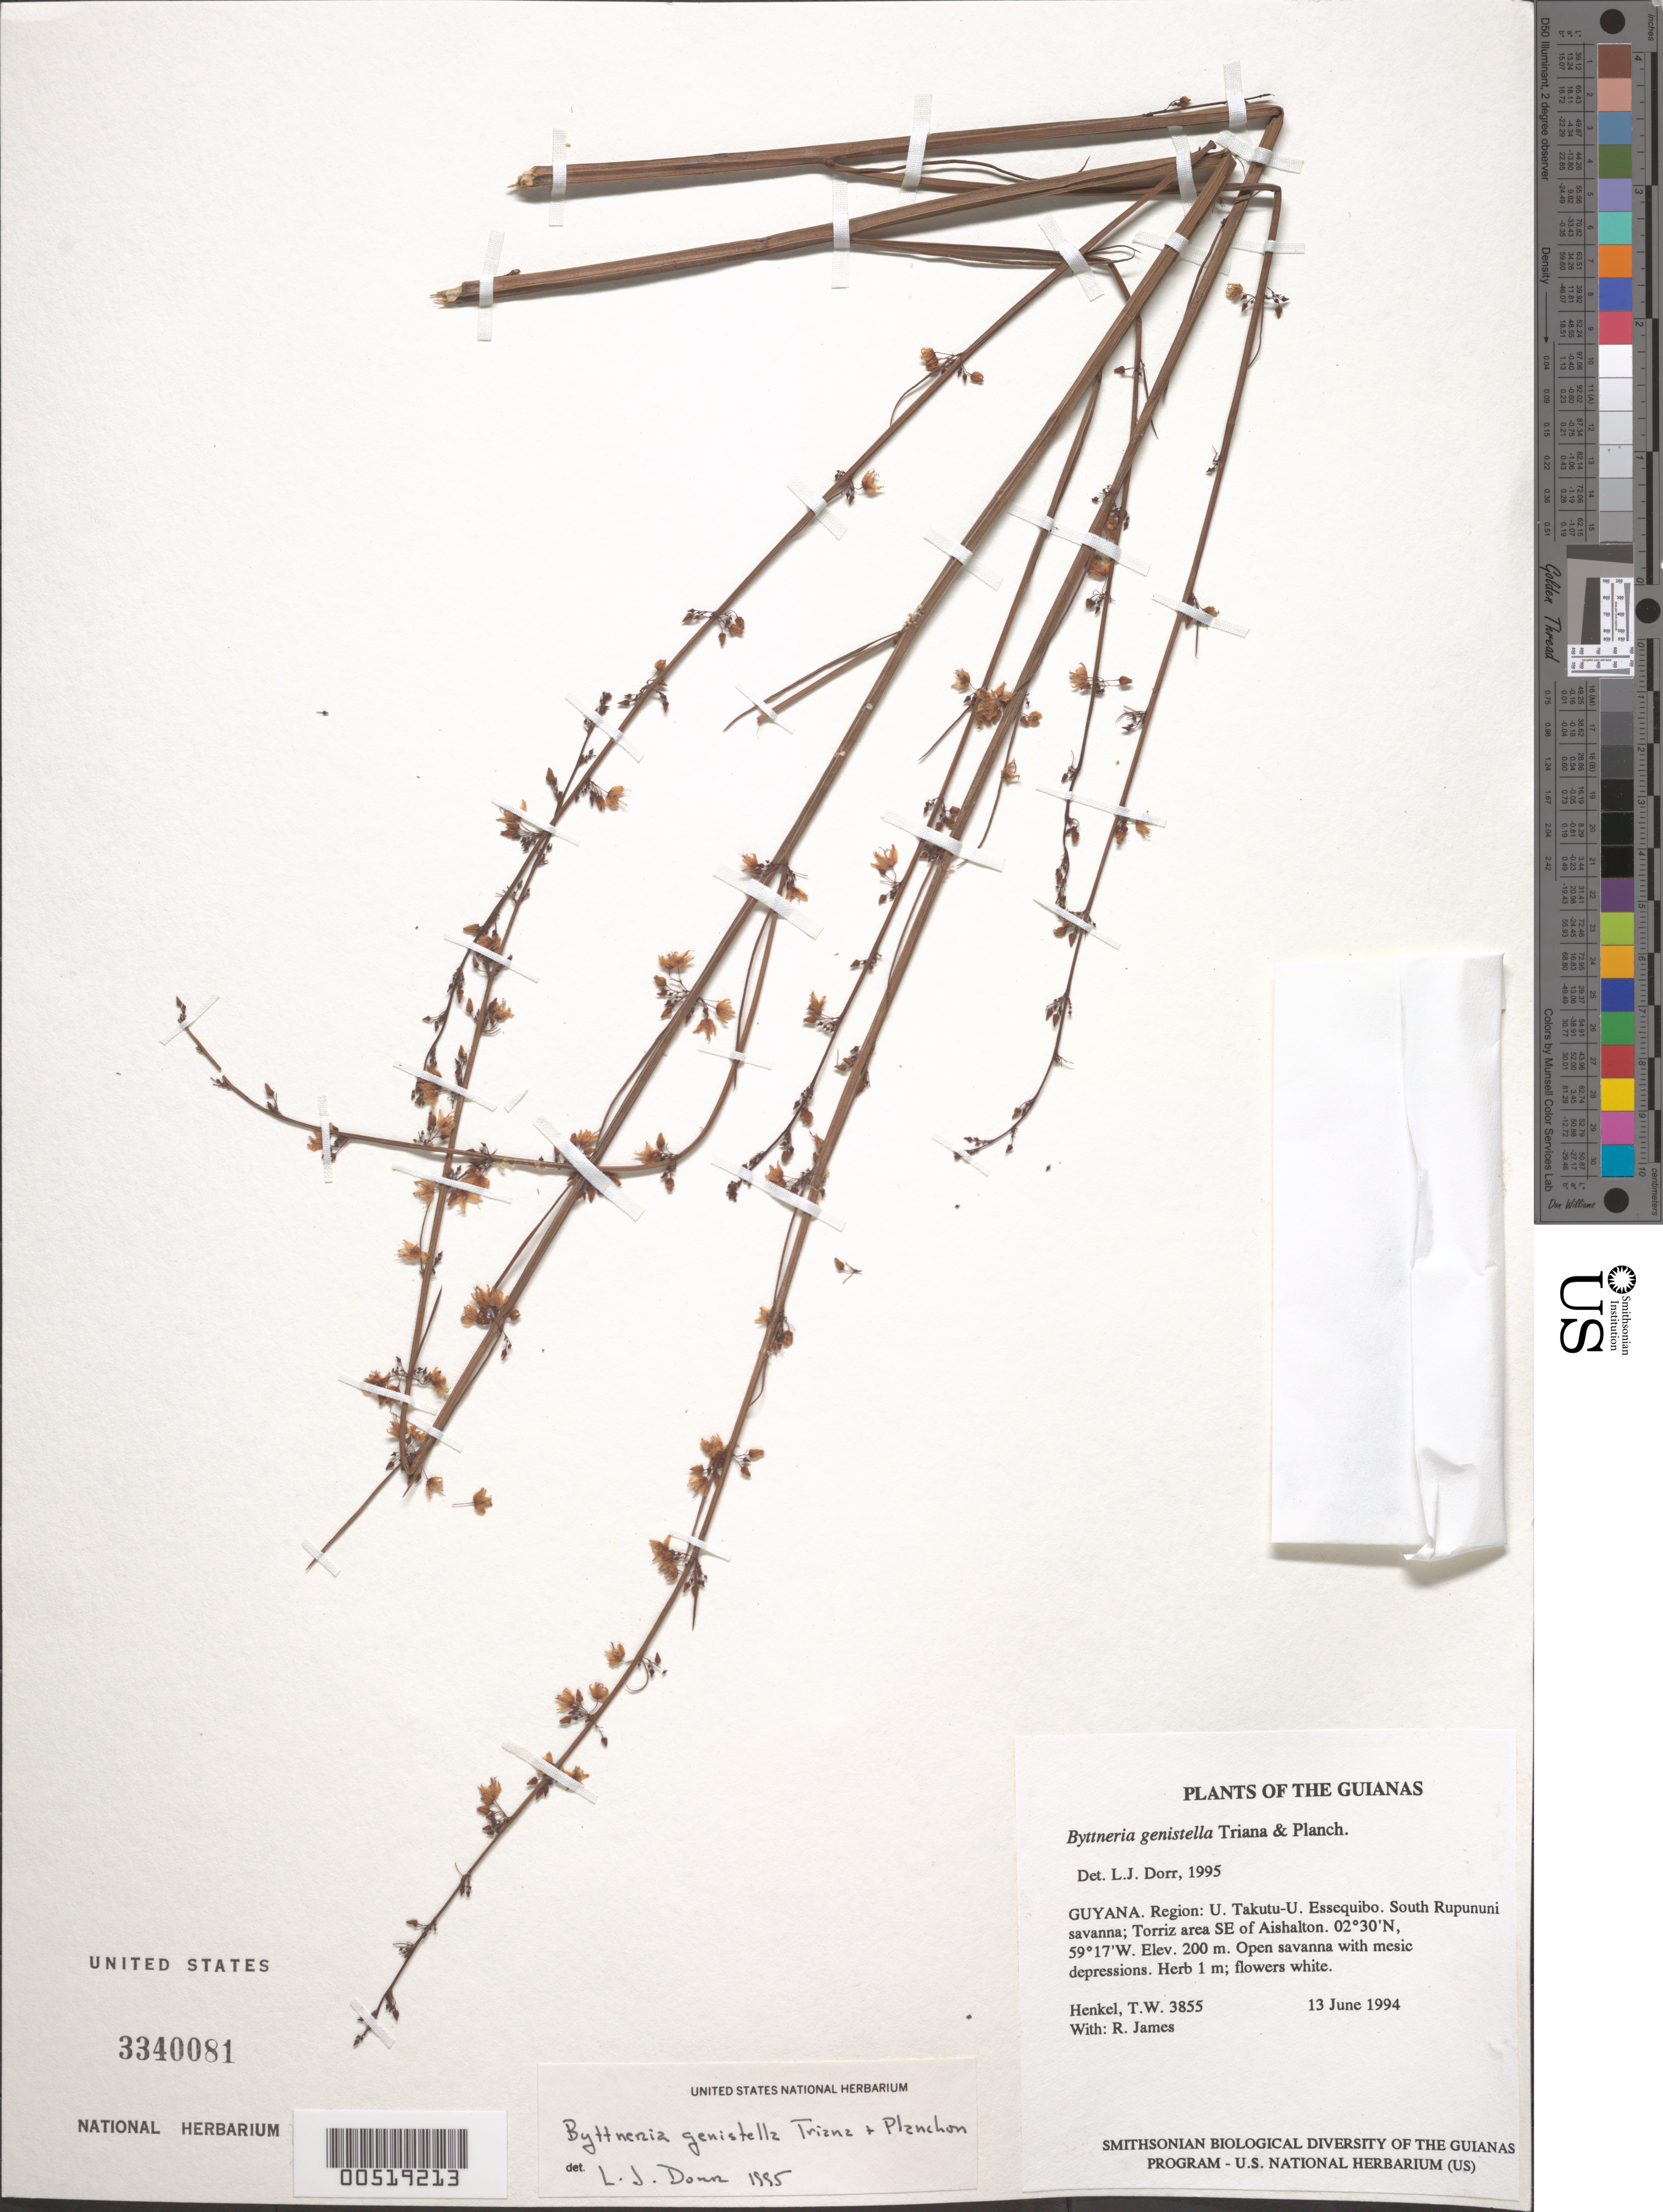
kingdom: Plantae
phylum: Tracheophyta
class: Magnoliopsida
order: Malvales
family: Malvaceae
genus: Byttneria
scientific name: Byttneria genistella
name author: Triana & Planch.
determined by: Dorr, L. J., (BOT), Smithsonian Institution - National Museum of Natural History (UNITED STATES)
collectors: T. Henkel & R. James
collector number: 3855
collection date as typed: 13 June 1994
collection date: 1994-06-13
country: Guyana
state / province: U. Takutu-U. Essequibo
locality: South Rupununi savanna; Torriz area SE of Aishalton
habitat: Open savanna with mesic depressions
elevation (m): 200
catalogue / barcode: US 3340081